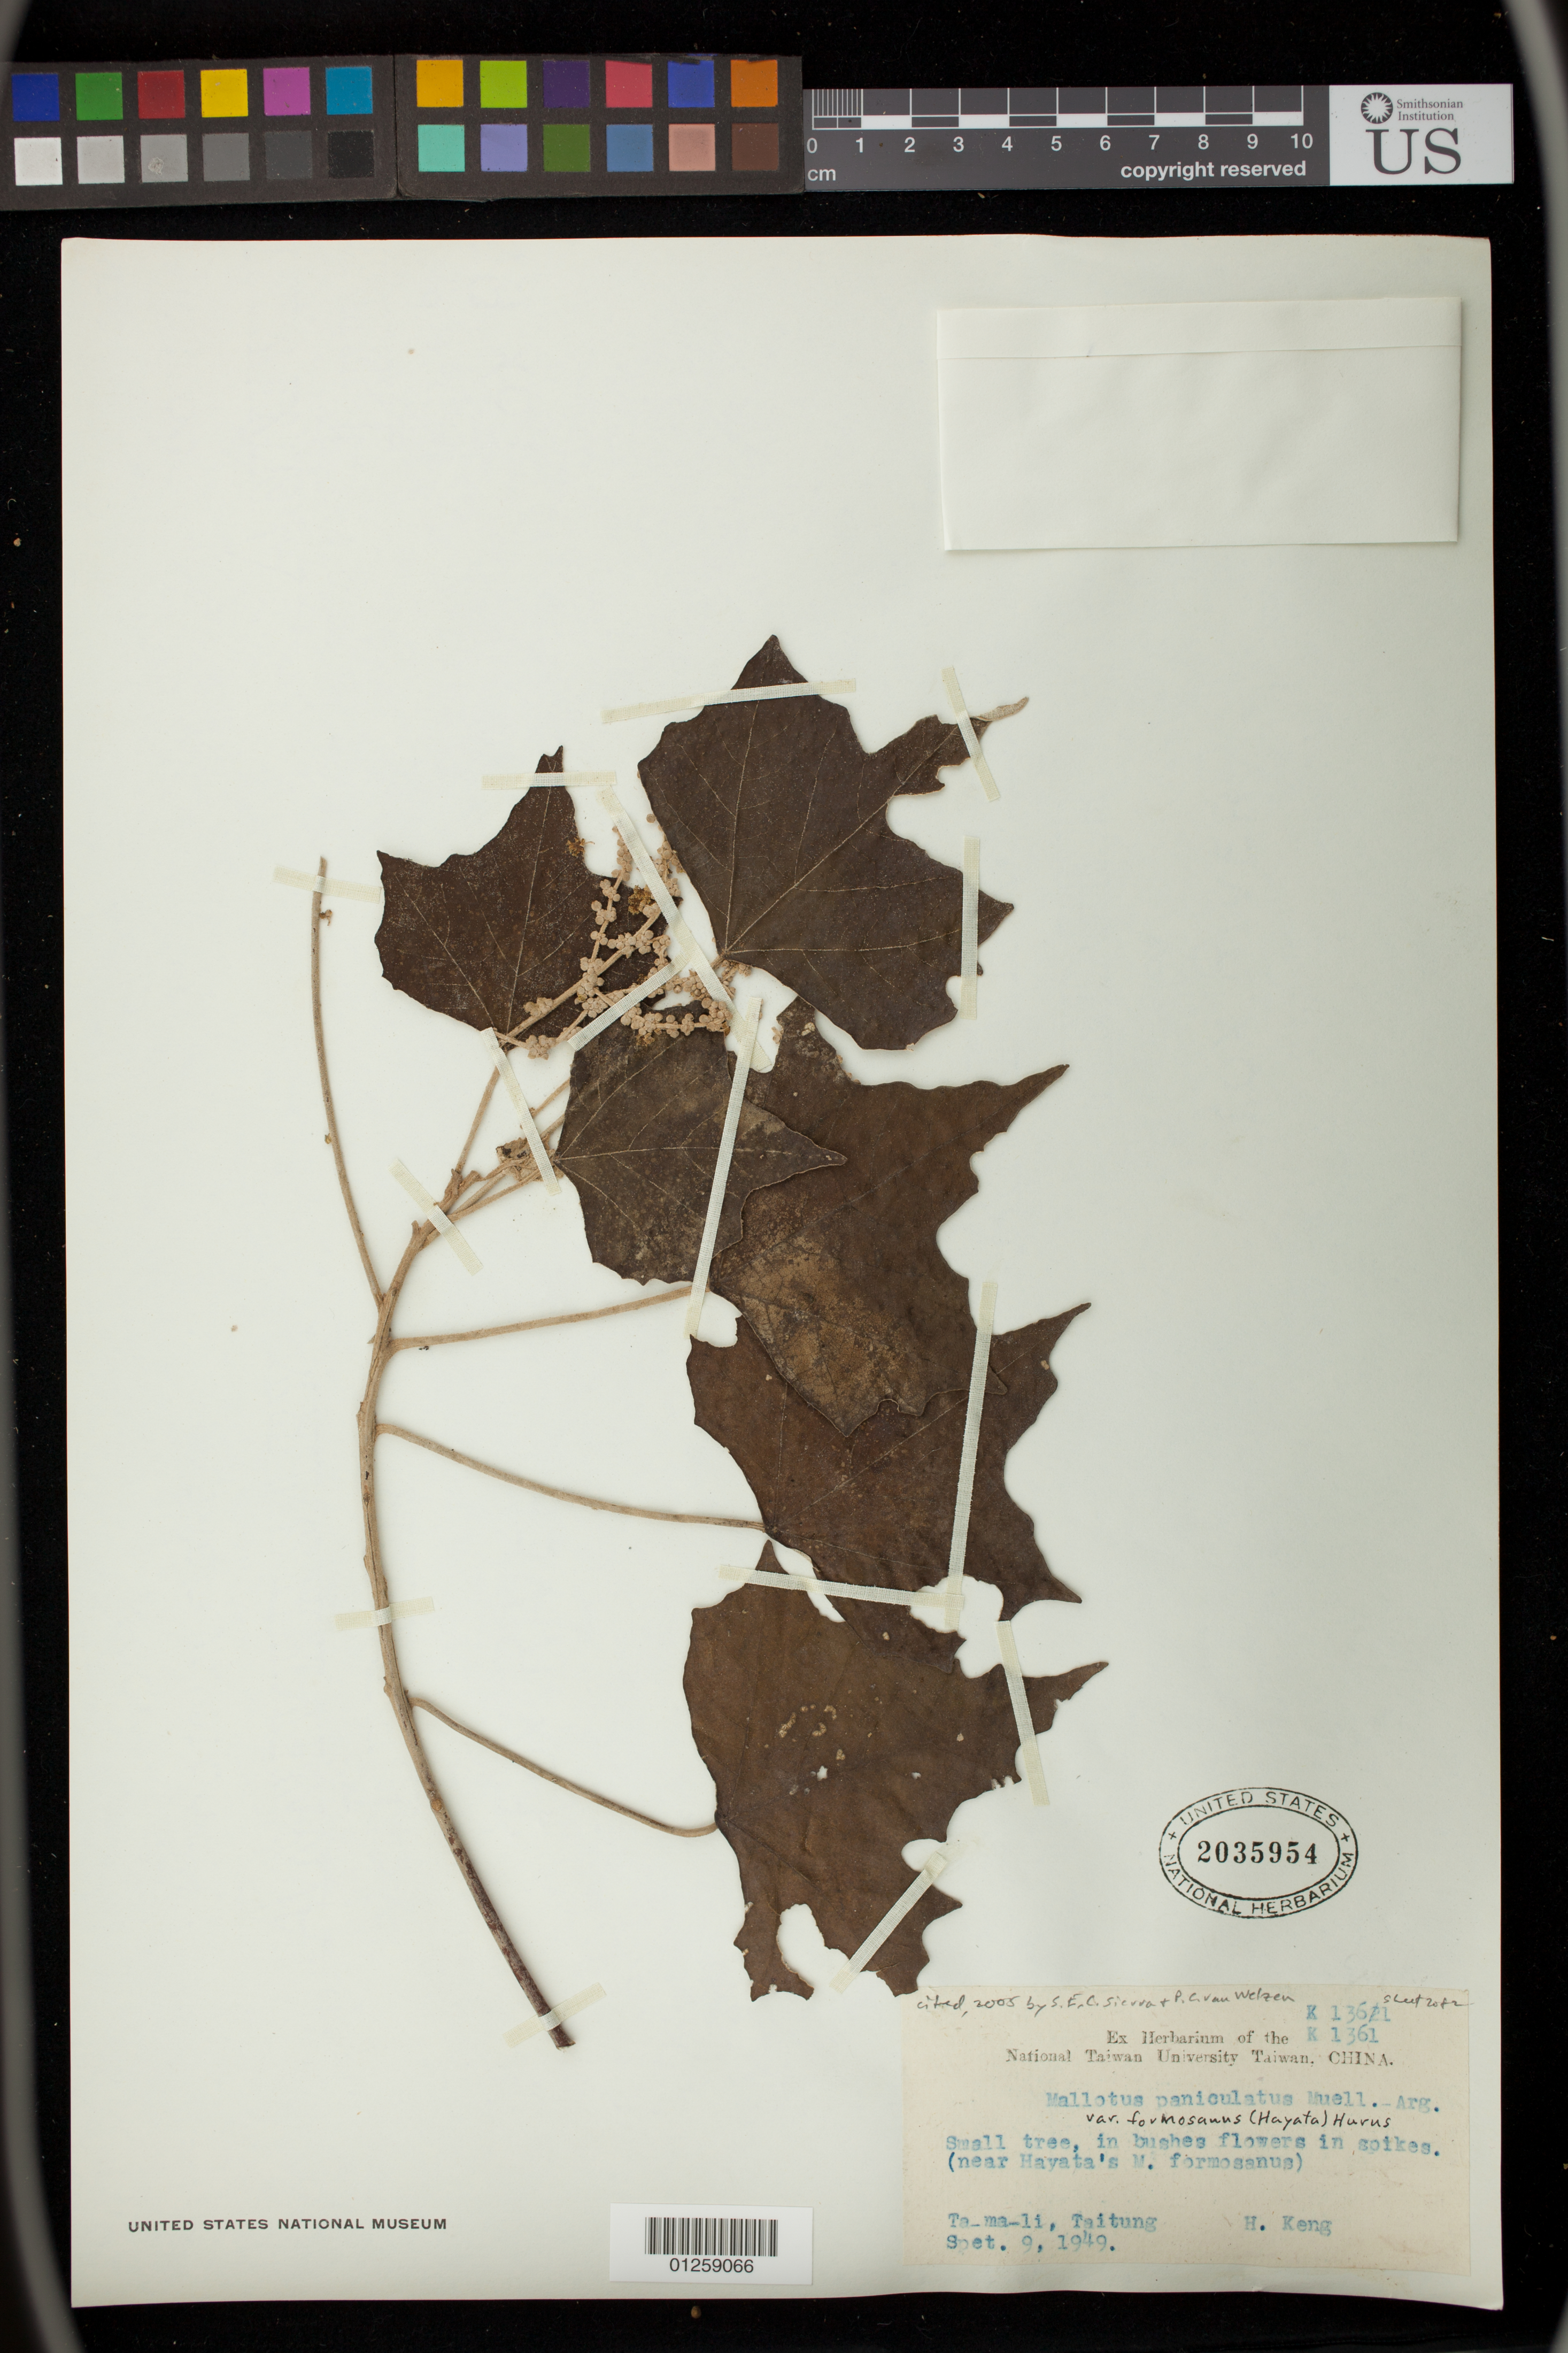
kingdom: Plantae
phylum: Tracheophyta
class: Magnoliopsida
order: Malpighiales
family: Euphorbiaceae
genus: Mallotus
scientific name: Mallotus paniculatus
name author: (Lam.) Müll. Arg.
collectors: H. Keng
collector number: K1361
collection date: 1949-09-09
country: China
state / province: Guizhou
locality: Tamali, Taitung [Guiyang]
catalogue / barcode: US 2035954